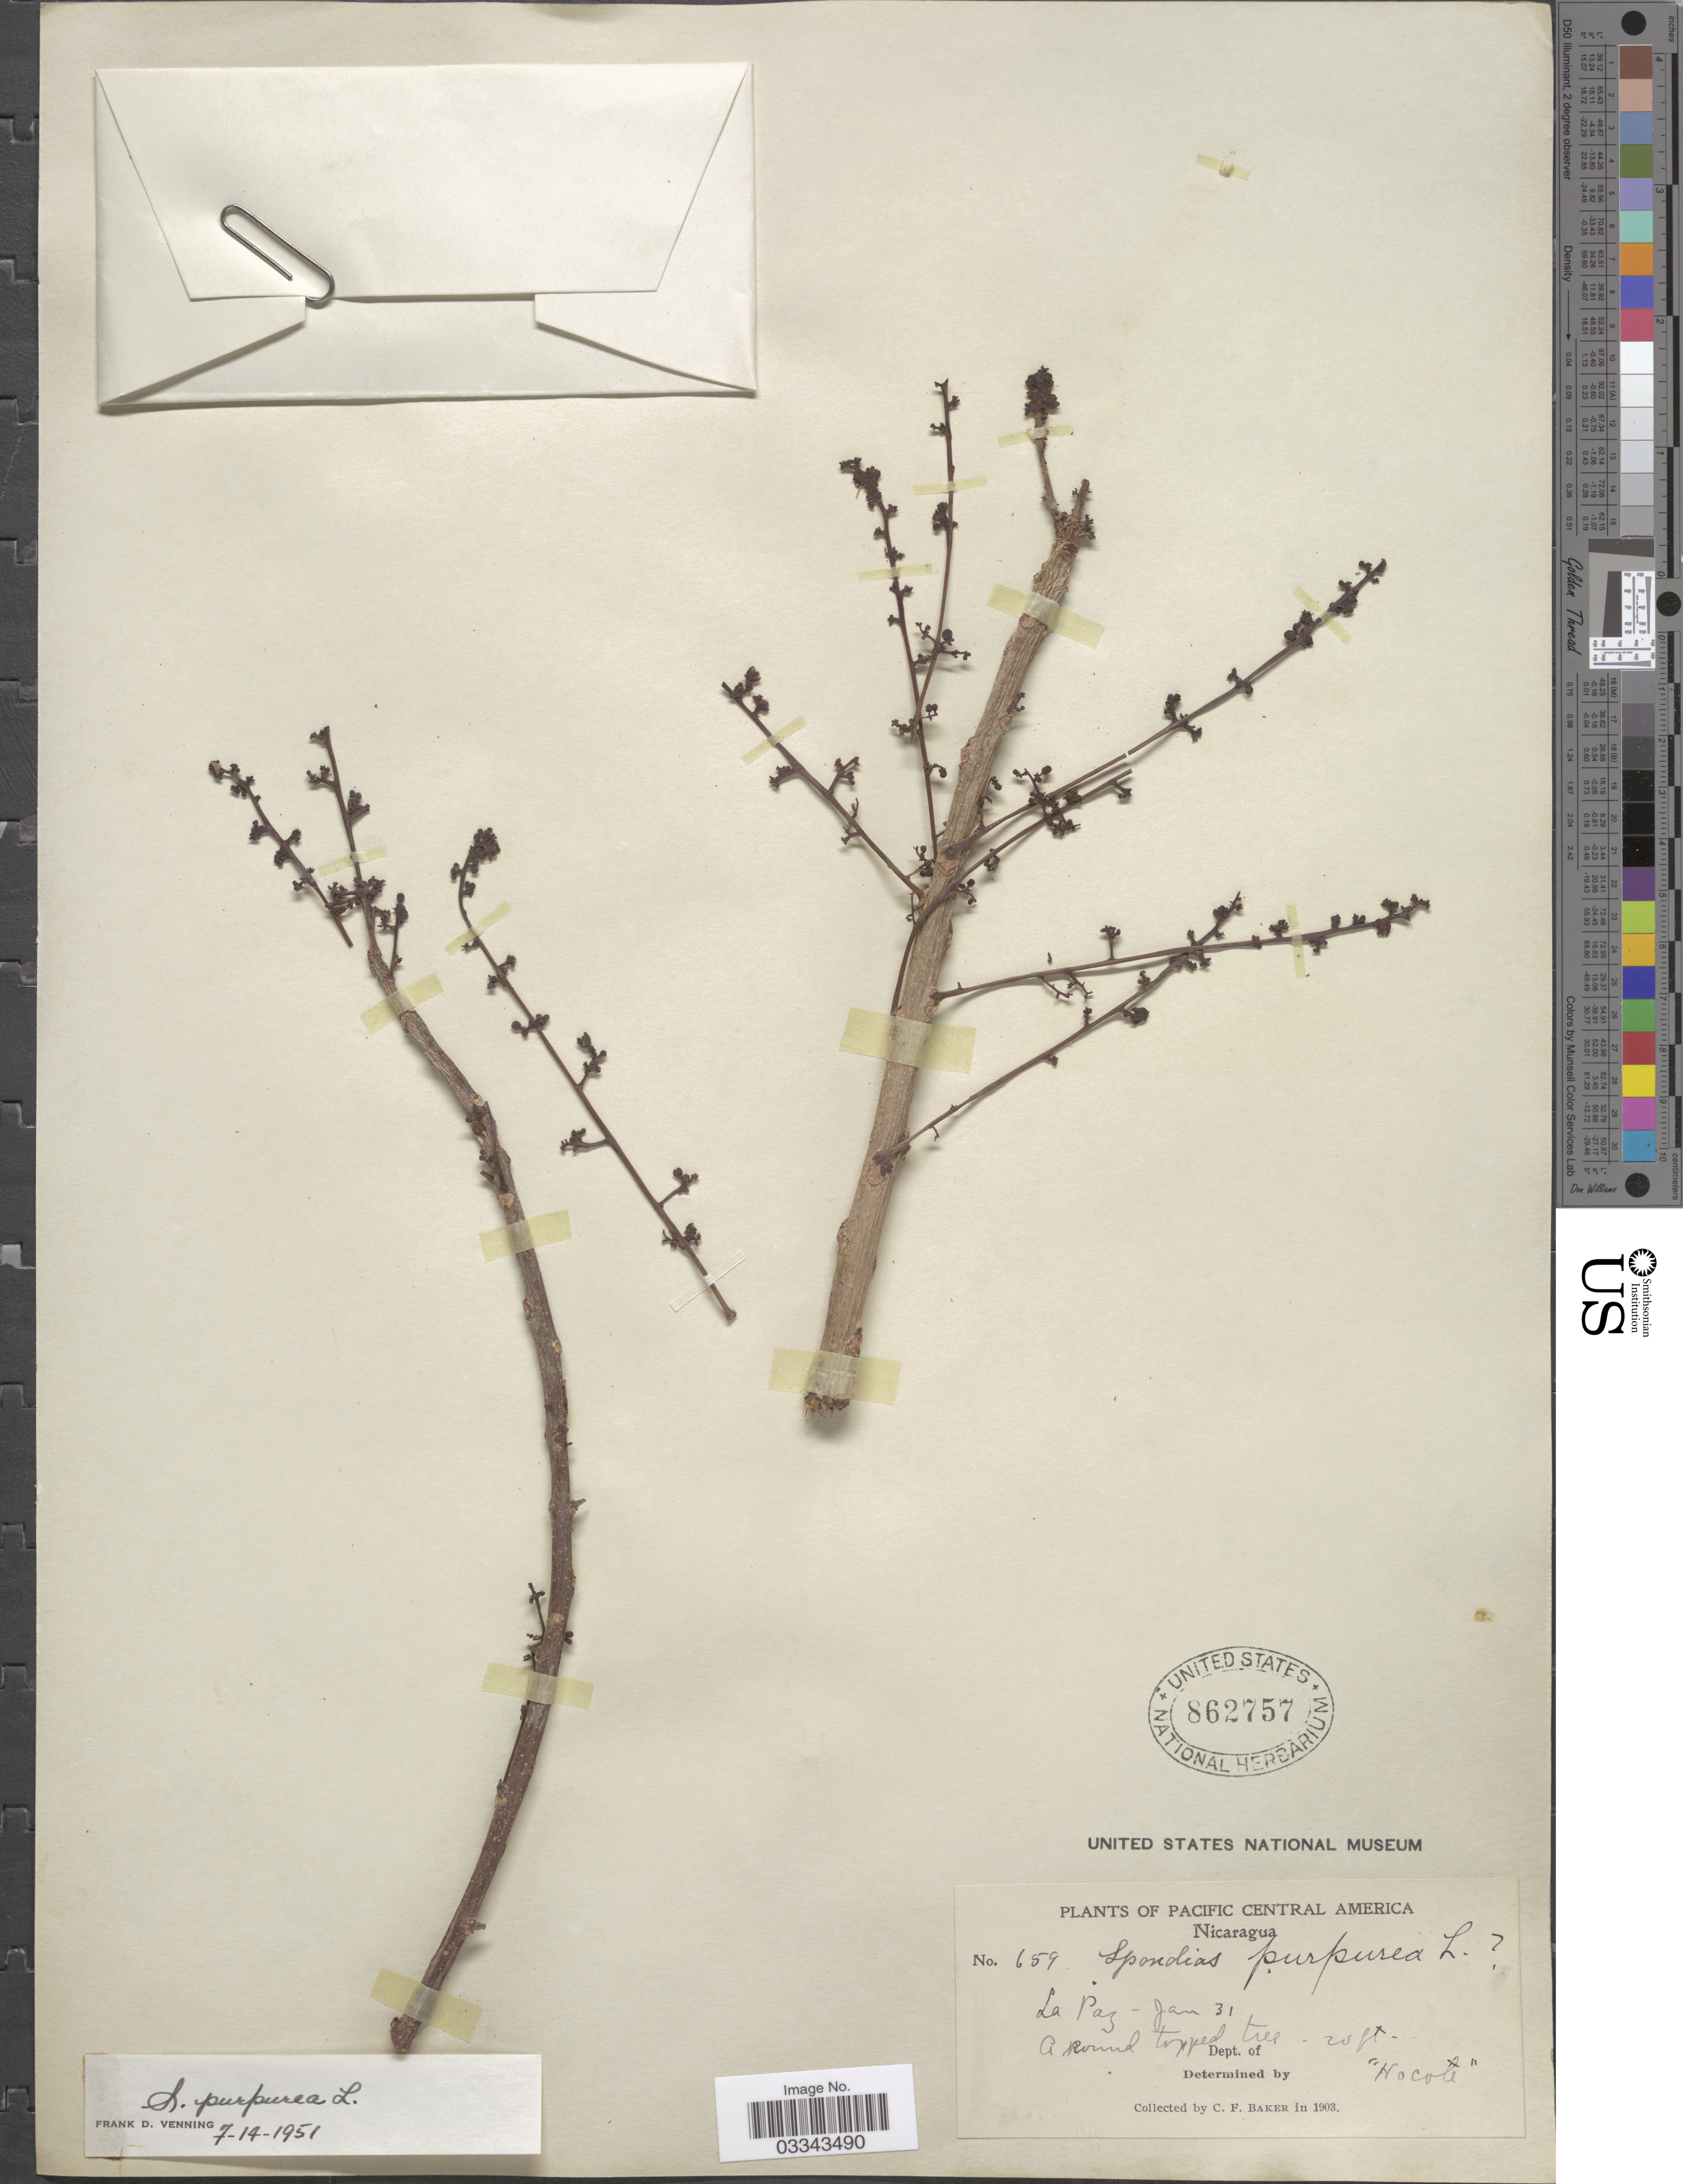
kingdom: Plantae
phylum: Tracheophyta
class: Magnoliopsida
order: Sapindales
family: Anacardiaceae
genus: Spondias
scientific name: Spondias purpurea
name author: L.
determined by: Mitchell, John D.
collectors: C. F. Baker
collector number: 659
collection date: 1903-01-31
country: Nicaragua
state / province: Leon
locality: Pacific Central, La Paz.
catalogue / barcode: US 862757